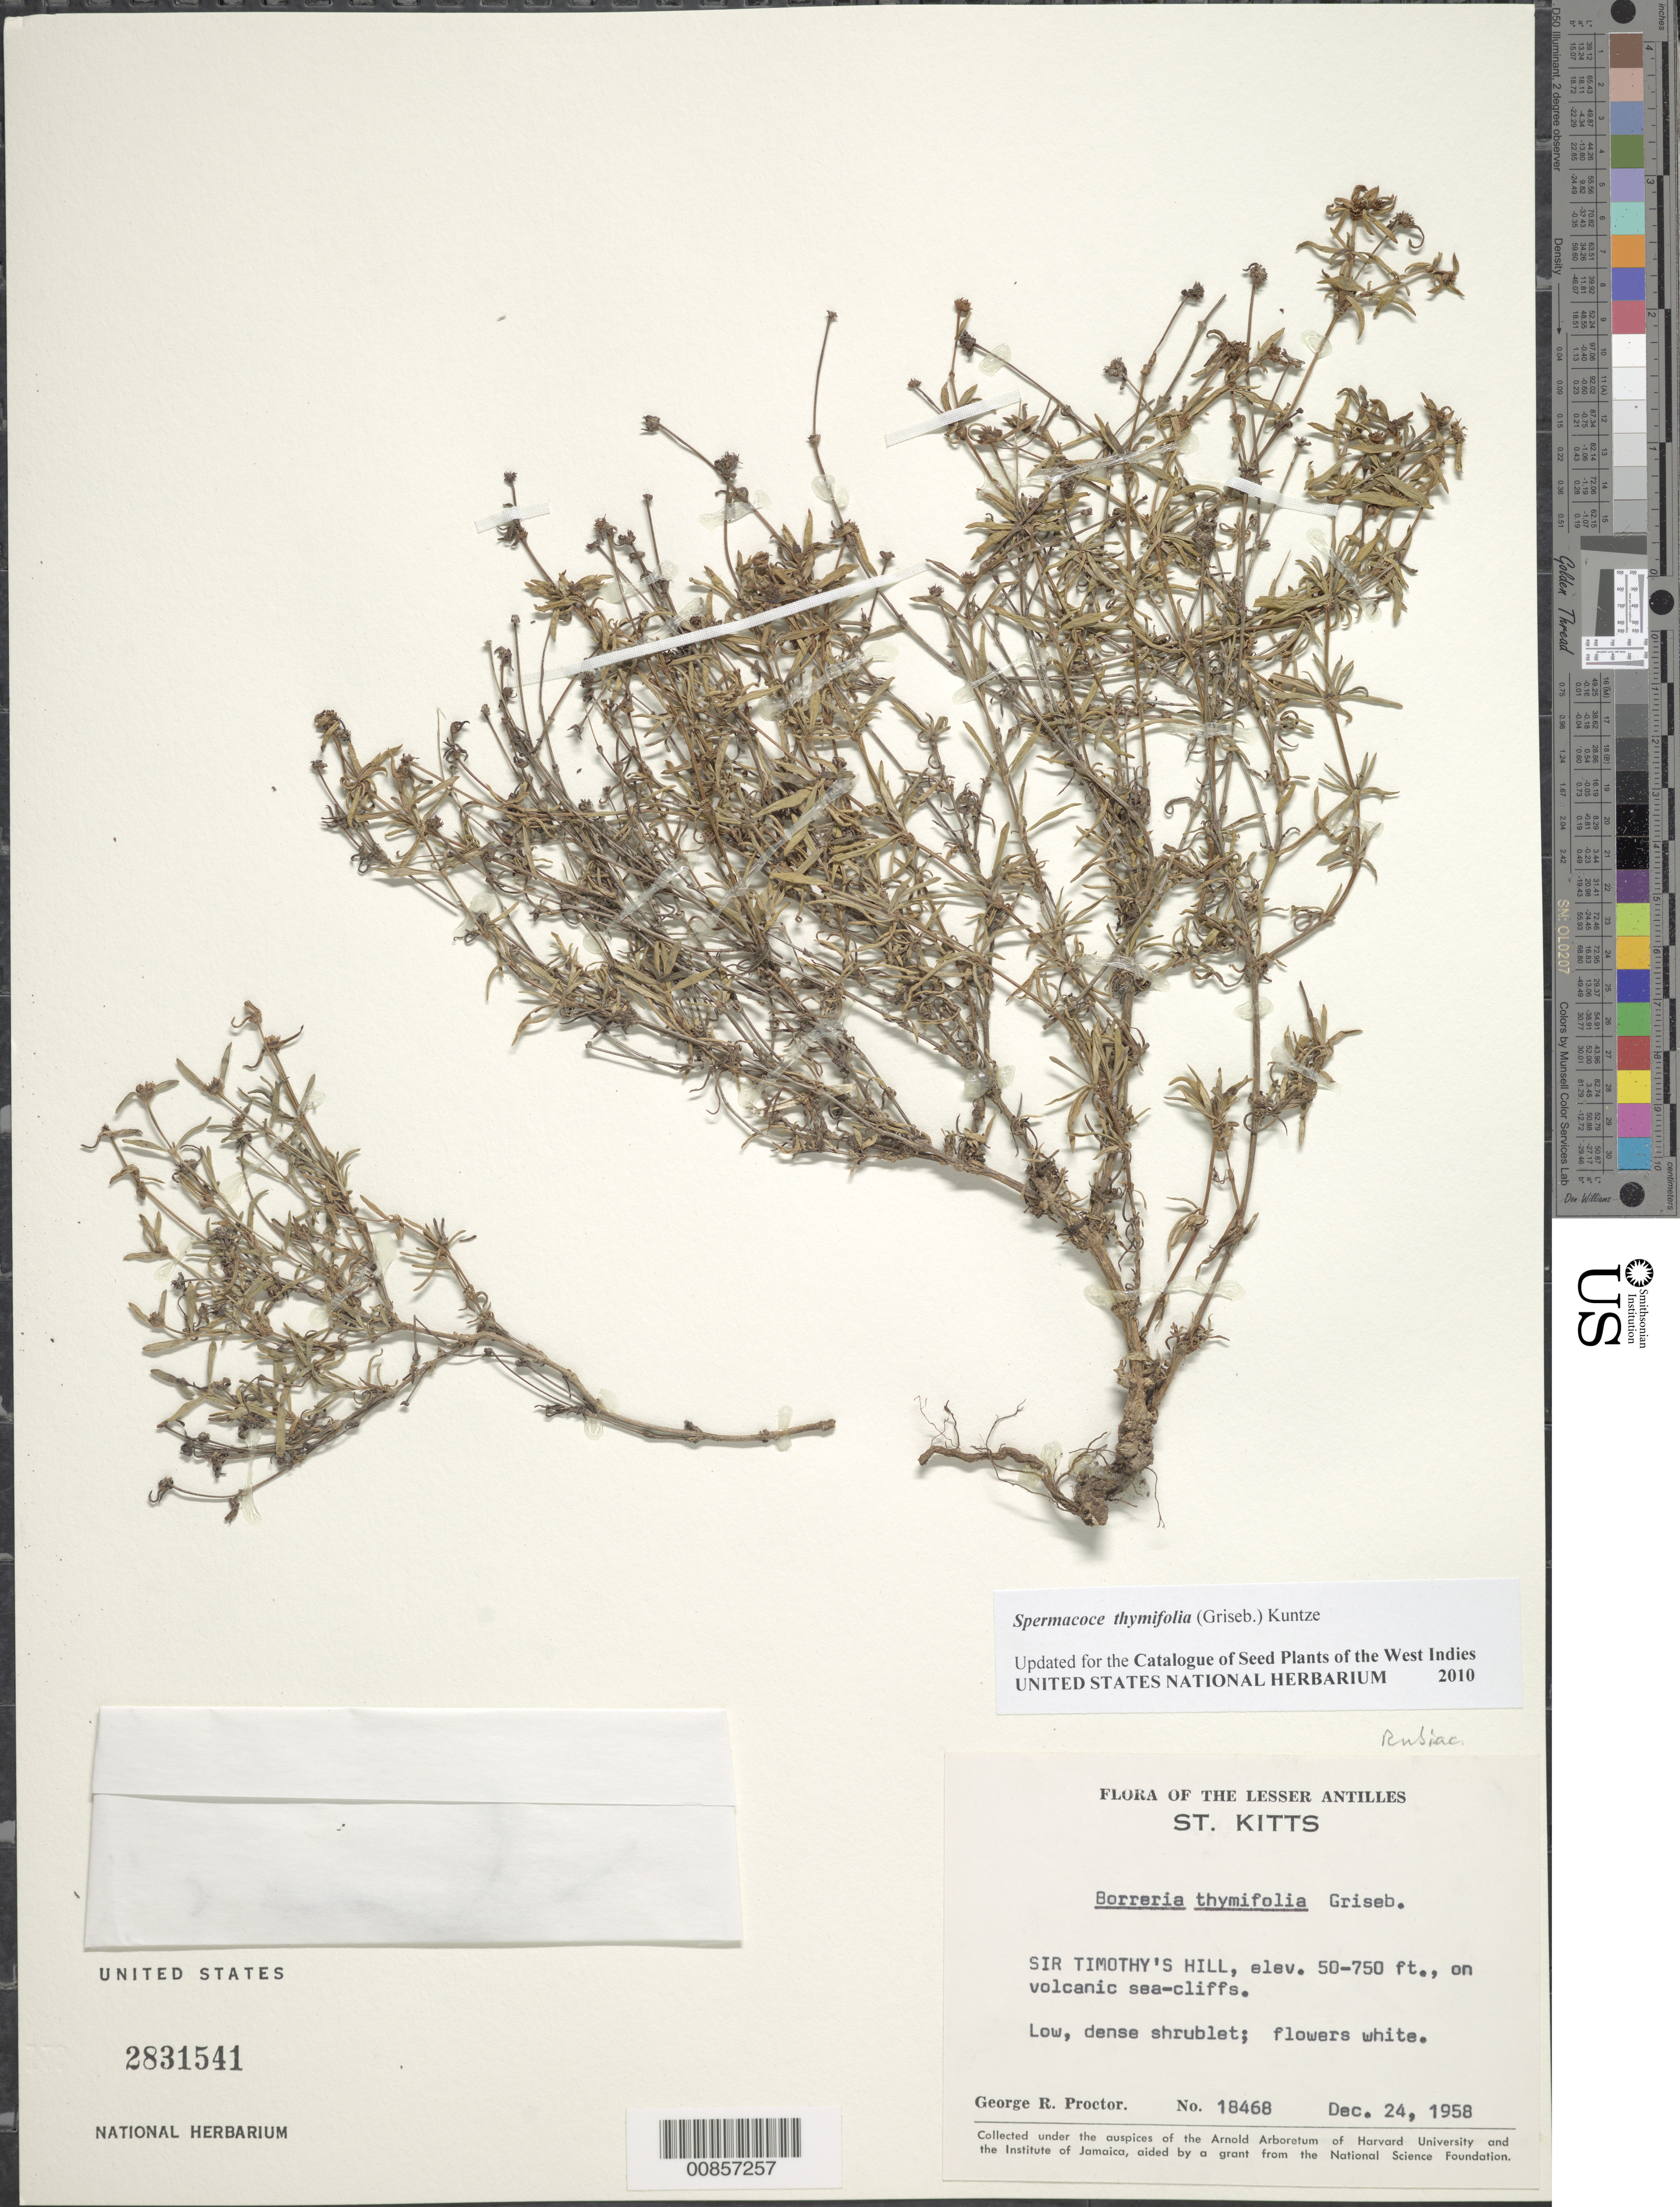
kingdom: Plantae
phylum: Tracheophyta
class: Magnoliopsida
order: Gentianales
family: Rubiaceae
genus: Spermacoce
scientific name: Spermacoce thymifolia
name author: (Griseb.) Kuntze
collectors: G. R. Proctor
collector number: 18468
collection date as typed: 24 Dec 1958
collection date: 1958-12-24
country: St. Christopher-Nevis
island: St. Christopher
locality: St. Kitts. Sir Timothy's Hill.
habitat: Vocanic sea-cliffs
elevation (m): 15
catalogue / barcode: US 2831541